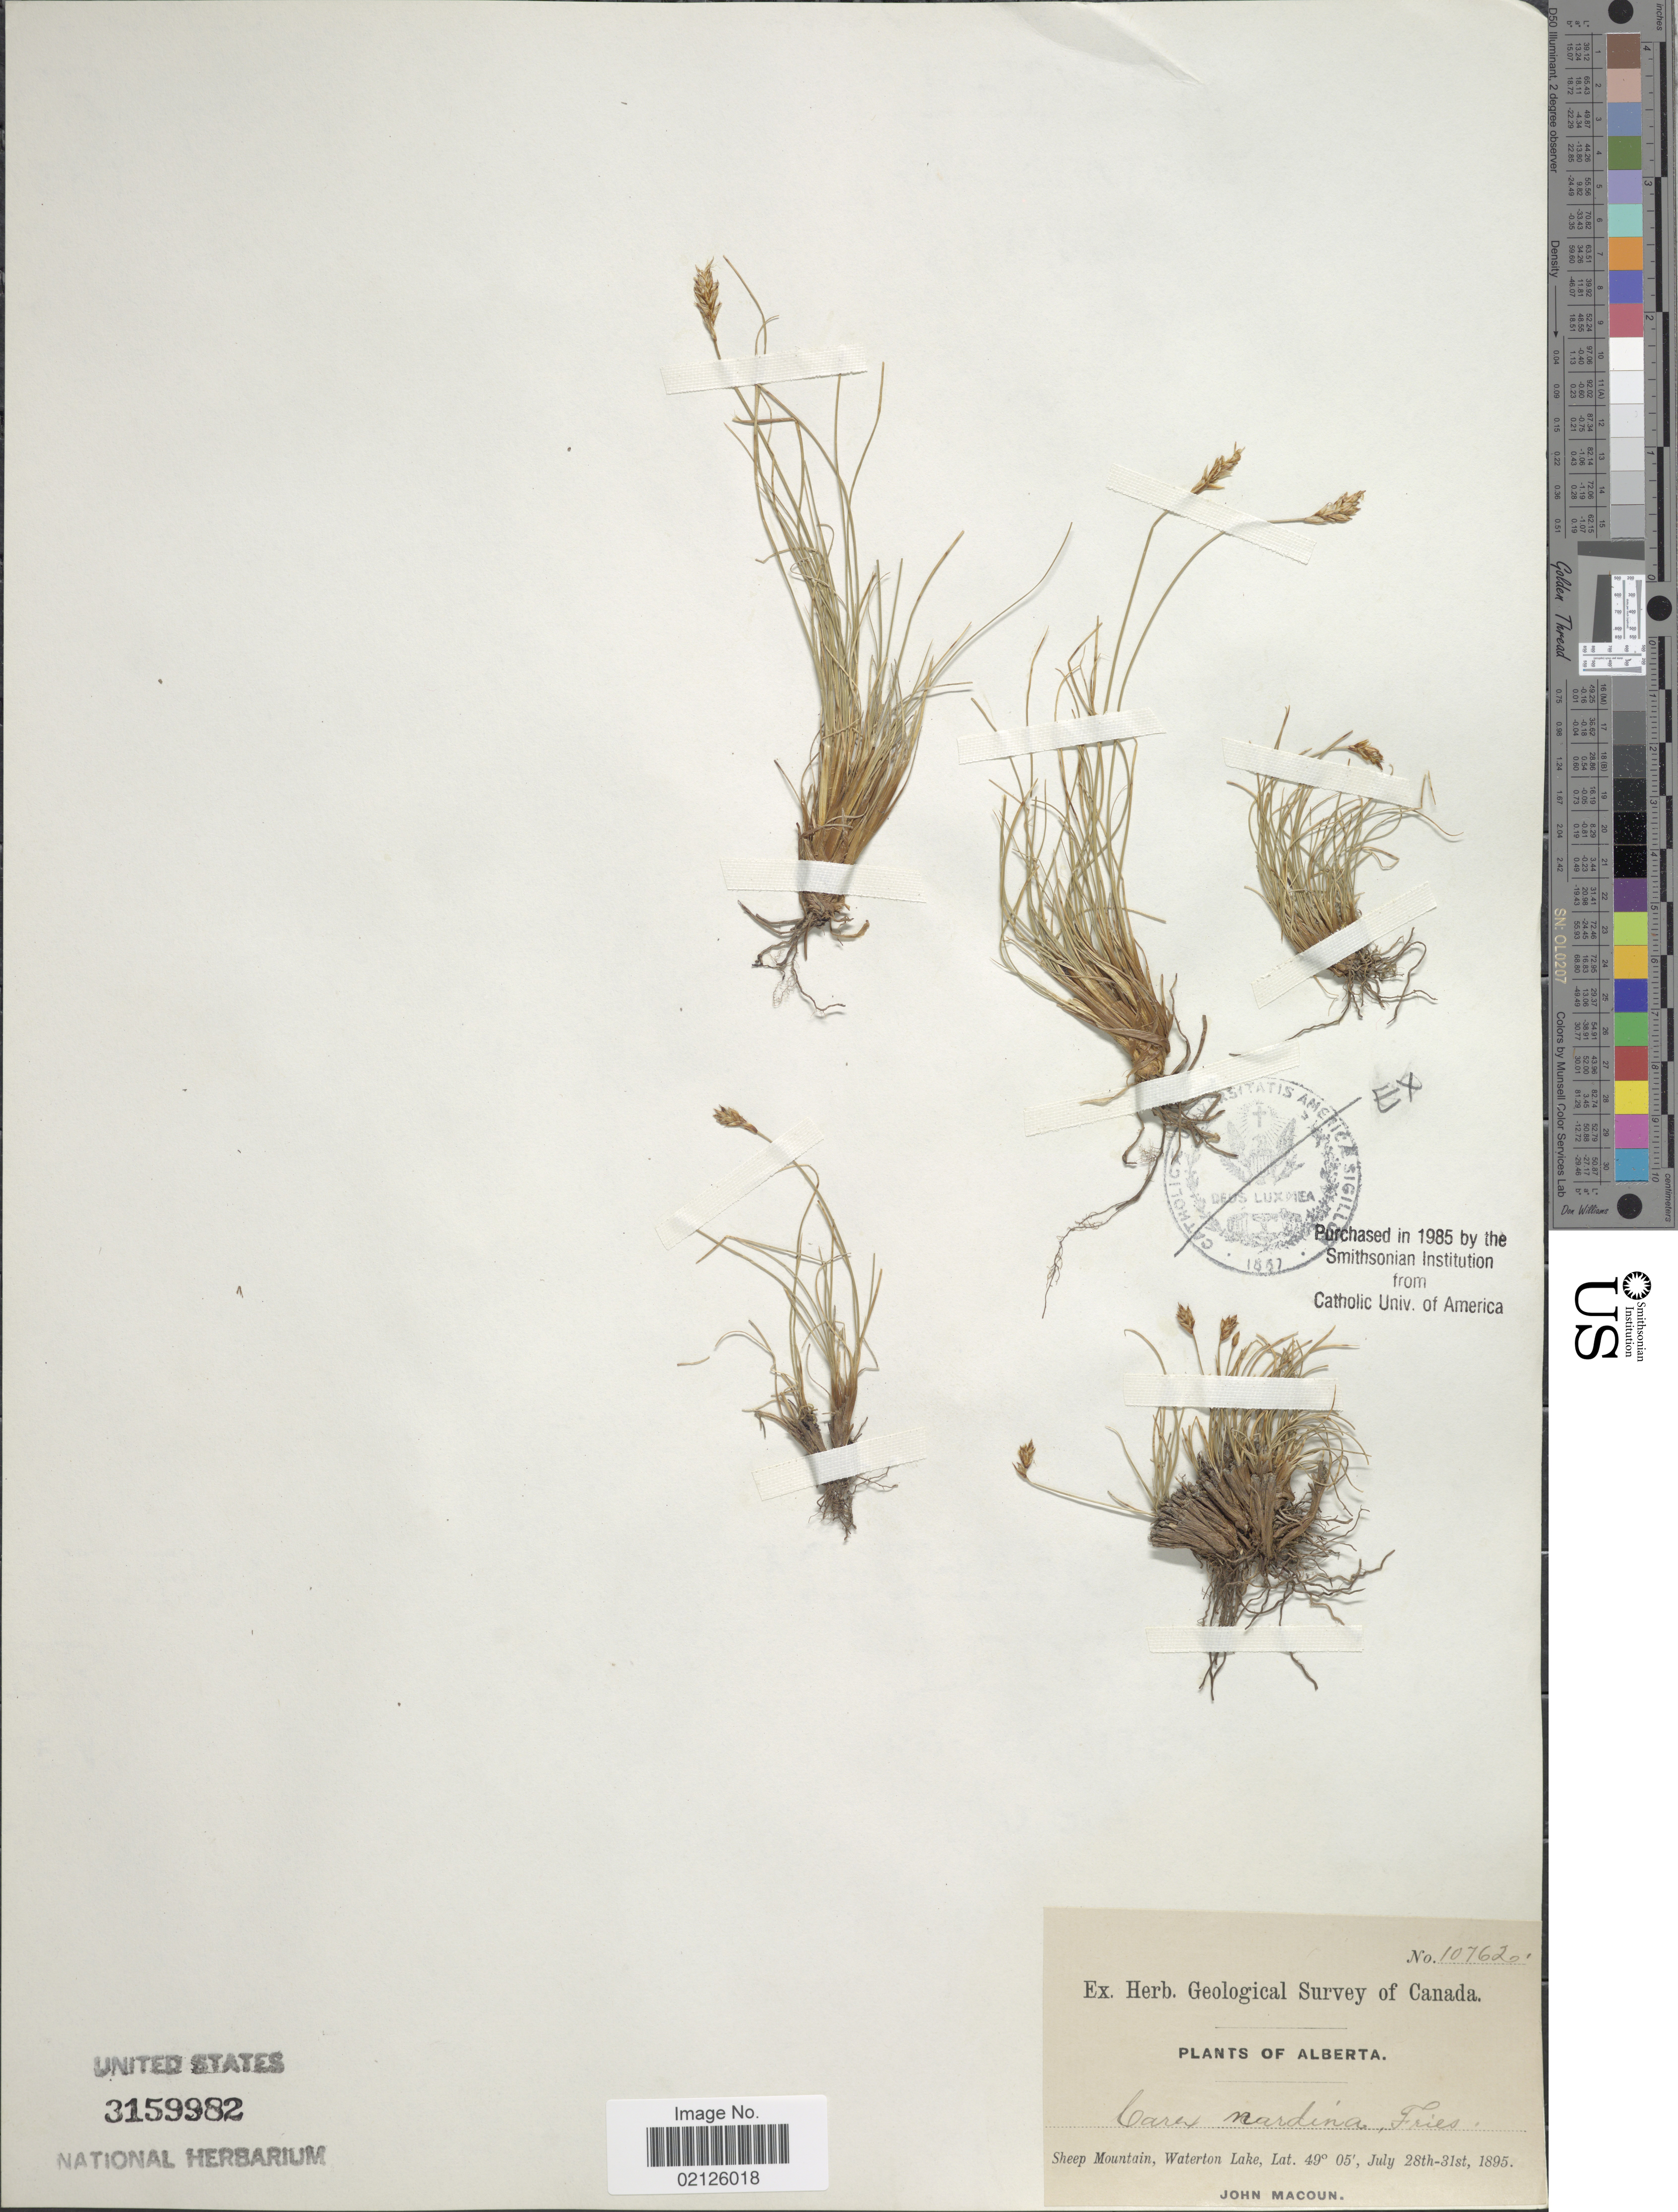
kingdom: Plantae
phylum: Tracheophyta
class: Liliopsida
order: Poales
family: Cyperaceae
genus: Carex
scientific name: Carex nardina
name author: (Hornem.) Fr.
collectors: J. Macoun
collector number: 10762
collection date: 1895-07-28/1895-07-31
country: Canada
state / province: Alberta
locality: Sheep Mountain, Waterton Lake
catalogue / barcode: US 3159982